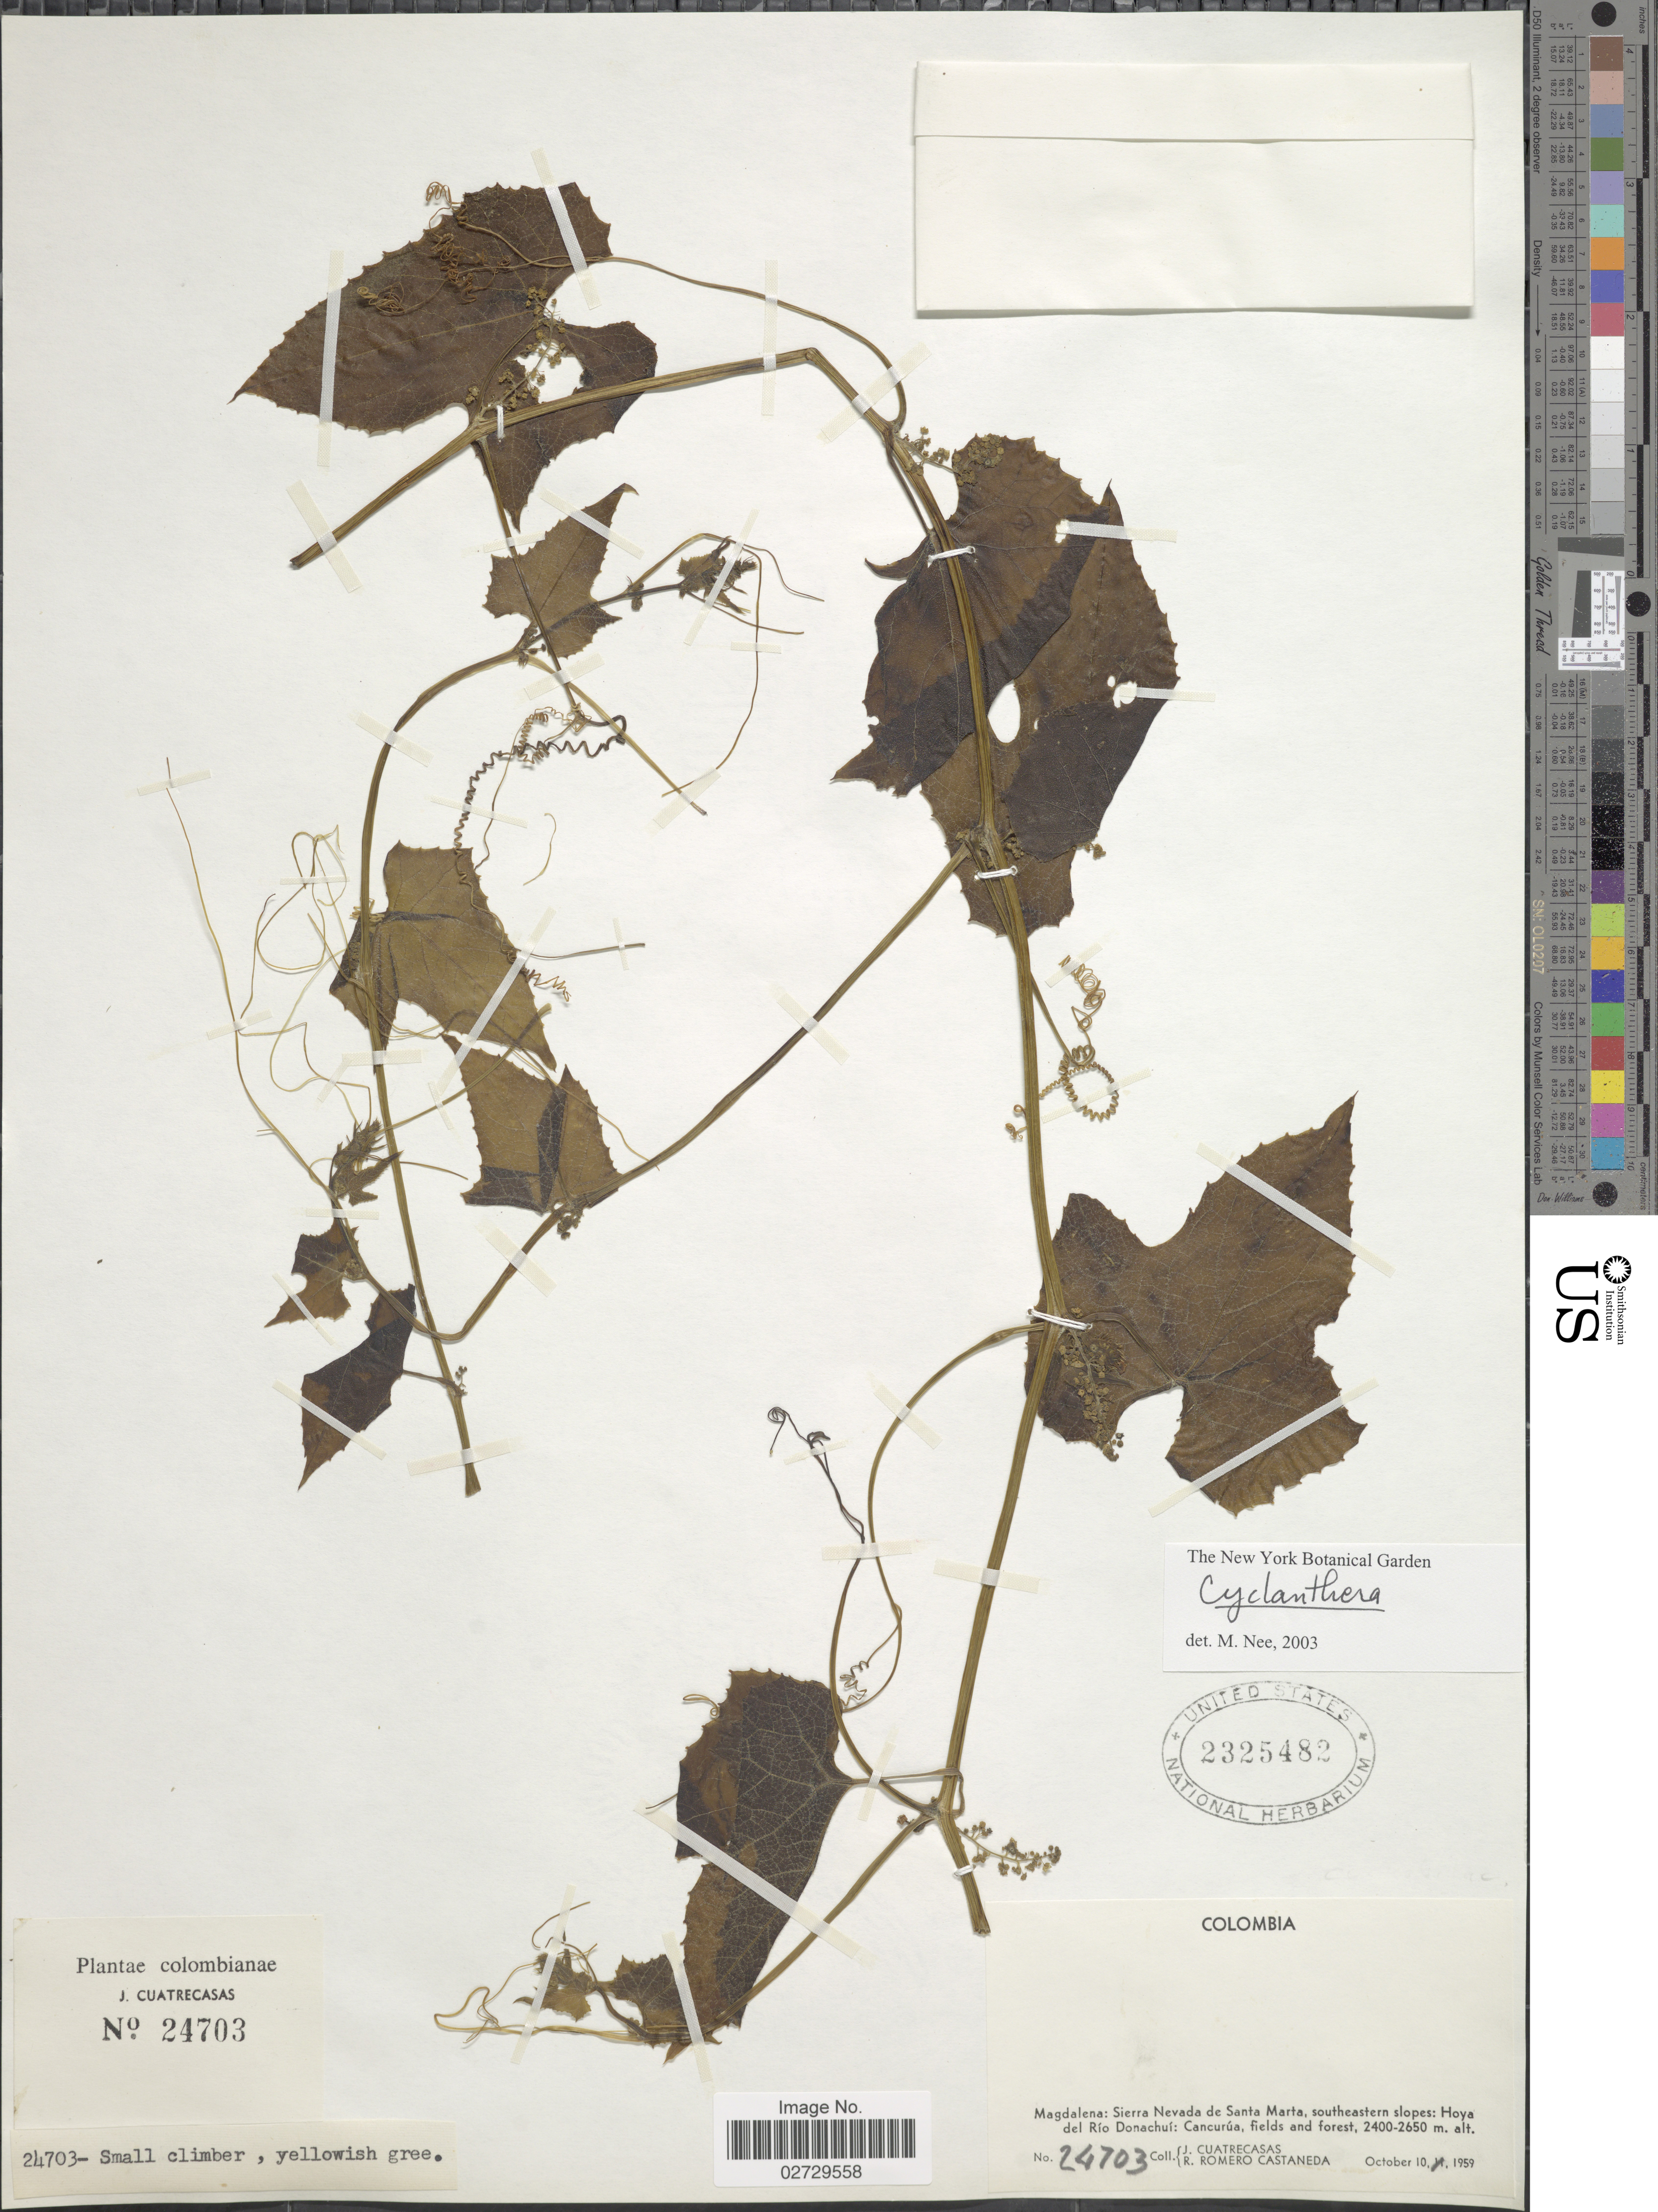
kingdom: Plantae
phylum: Tracheophyta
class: Magnoliopsida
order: Cucurbitales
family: Cucurbitaceae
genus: Cyclanthera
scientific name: Cyclanthera sp.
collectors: J. Cuatrecasas & R. Romero Castañeda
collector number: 24703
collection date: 1959-10-10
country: Colombia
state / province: Magdalena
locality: Sierra Nevada de Santa Marta, southeastern slopes: Hoya del Rio Donachui: Cancurua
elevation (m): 2400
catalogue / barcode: US 2325482